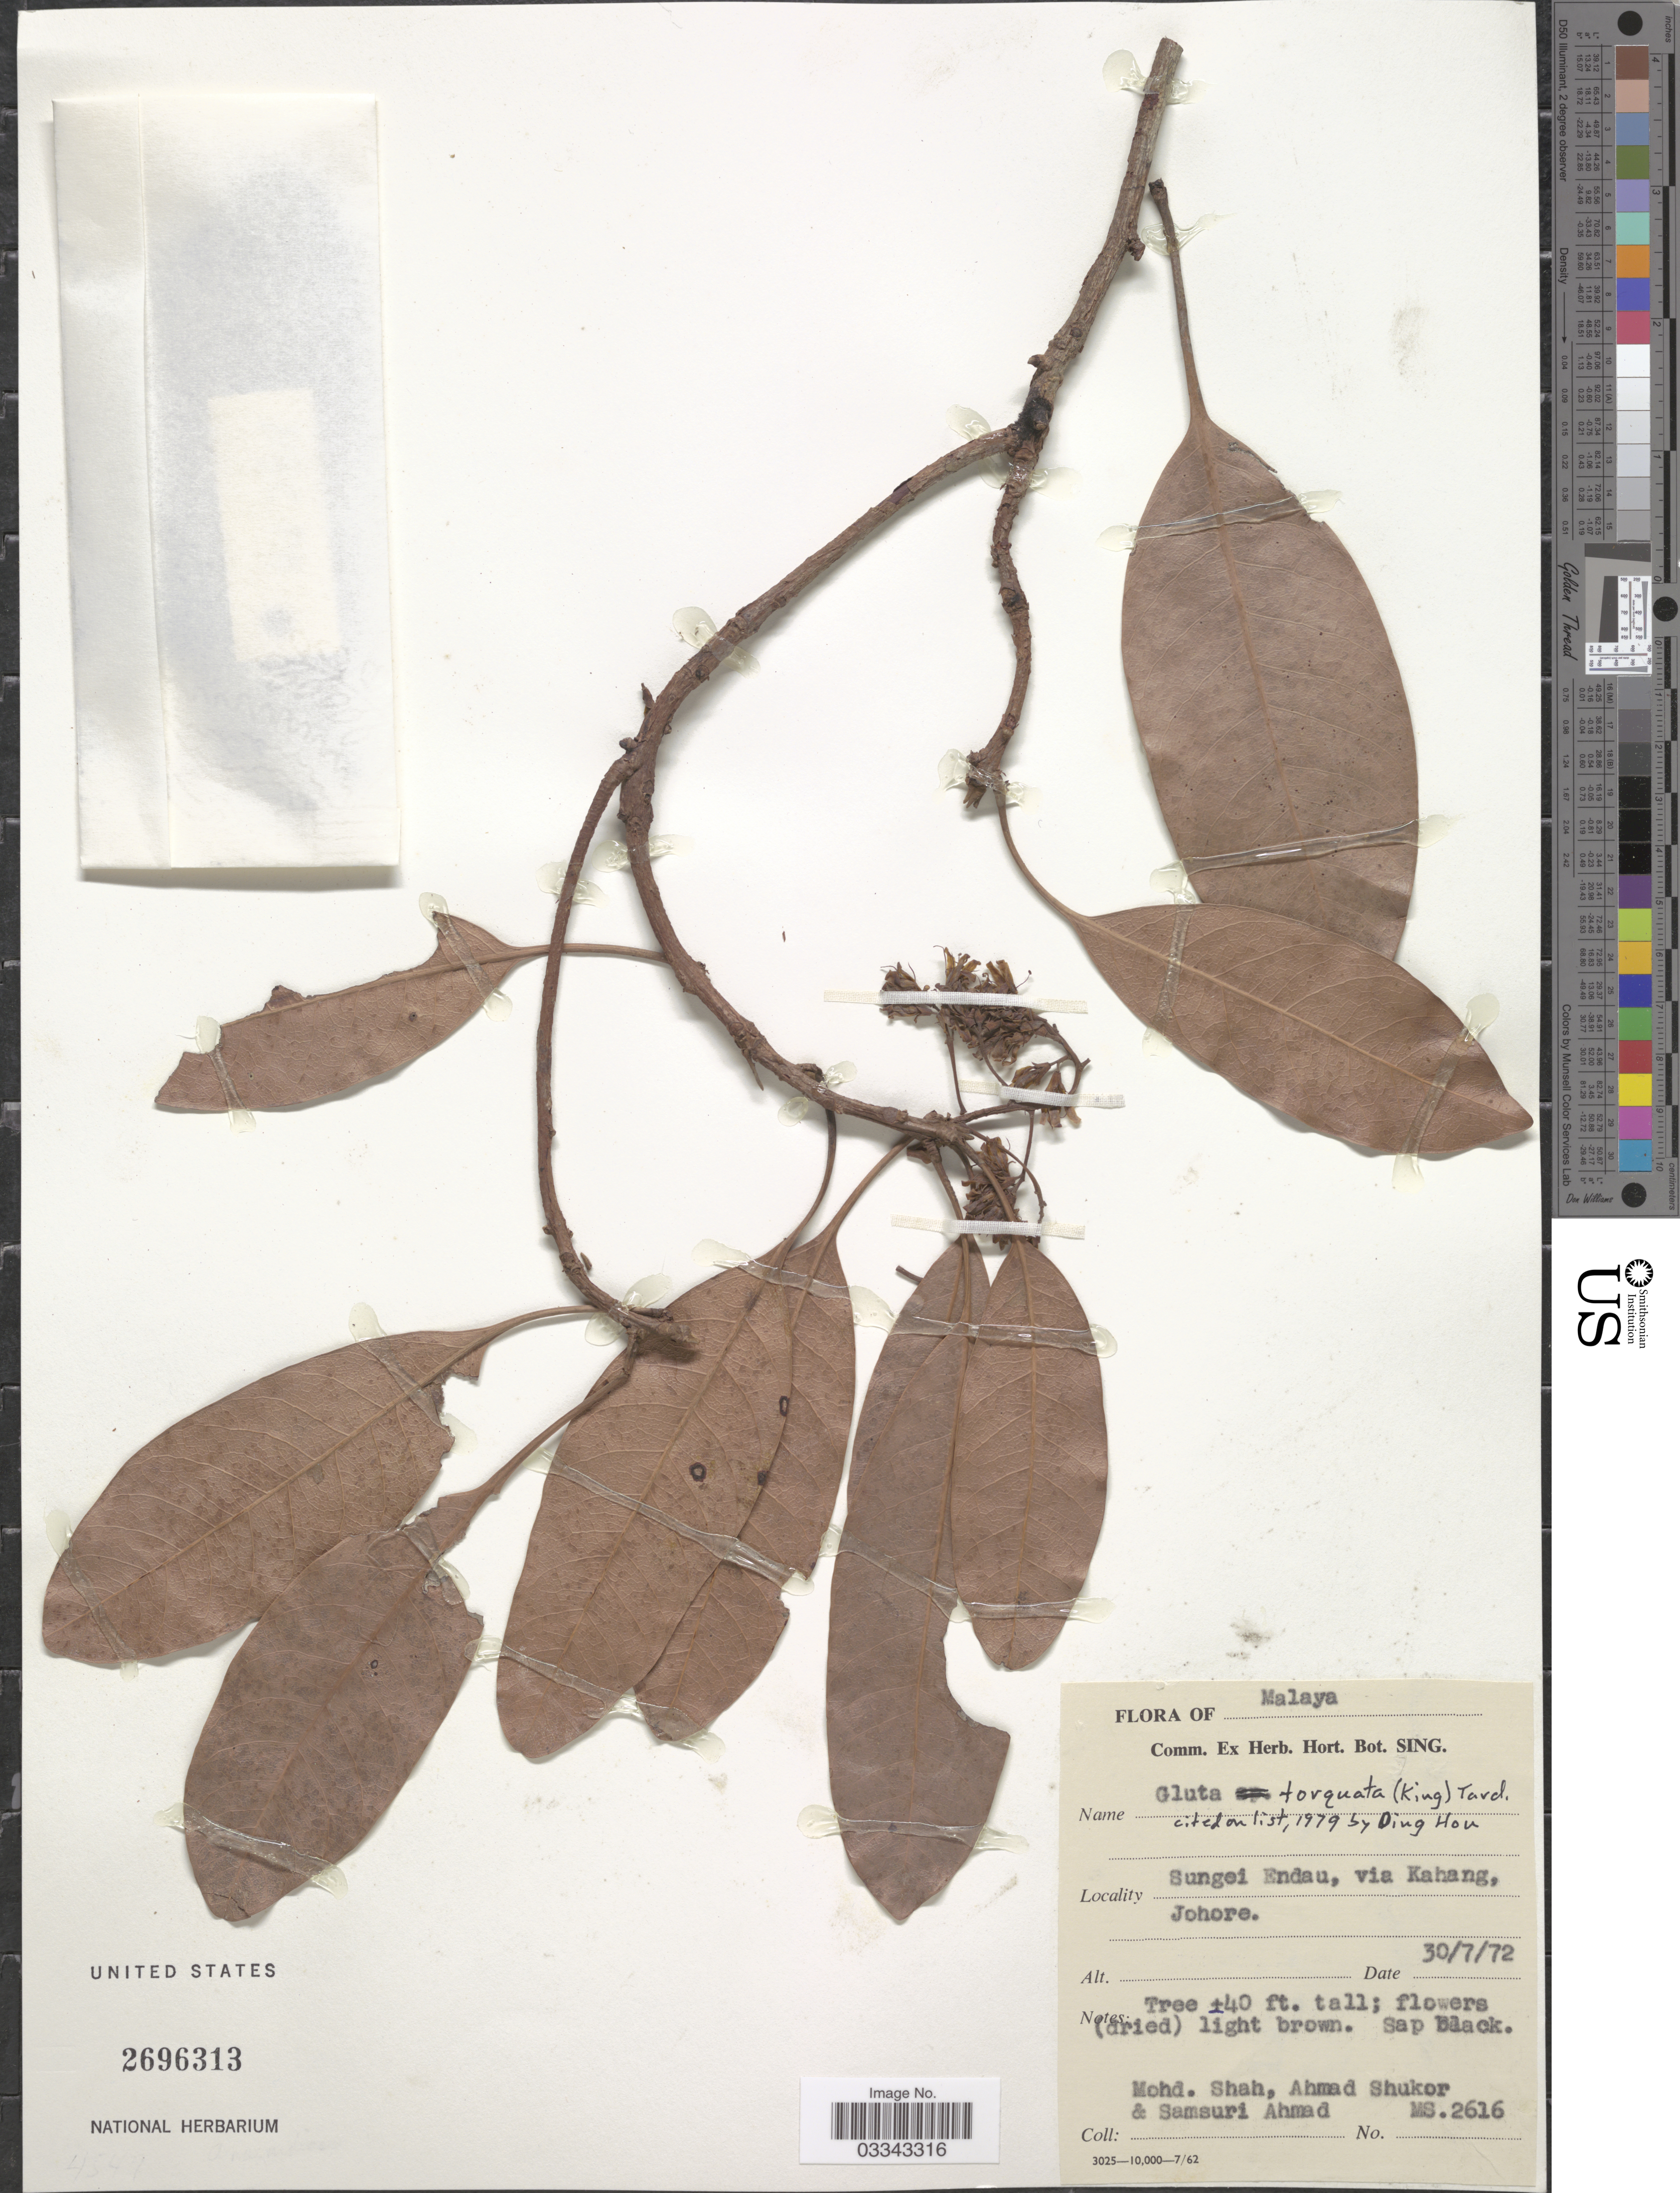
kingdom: Plantae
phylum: Tracheophyta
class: Magnoliopsida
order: Sapindales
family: Anacardiaceae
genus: Gluta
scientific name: Gluta torquata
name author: Tardieu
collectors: M. Shah, A. Shukor & S. Ahmad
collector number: MS 2616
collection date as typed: Transcribed d/m/y: 30/7/72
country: Malaysia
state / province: Johor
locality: Malaya. Sungei Endau, via Kahang, Johore.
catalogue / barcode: US 2696313